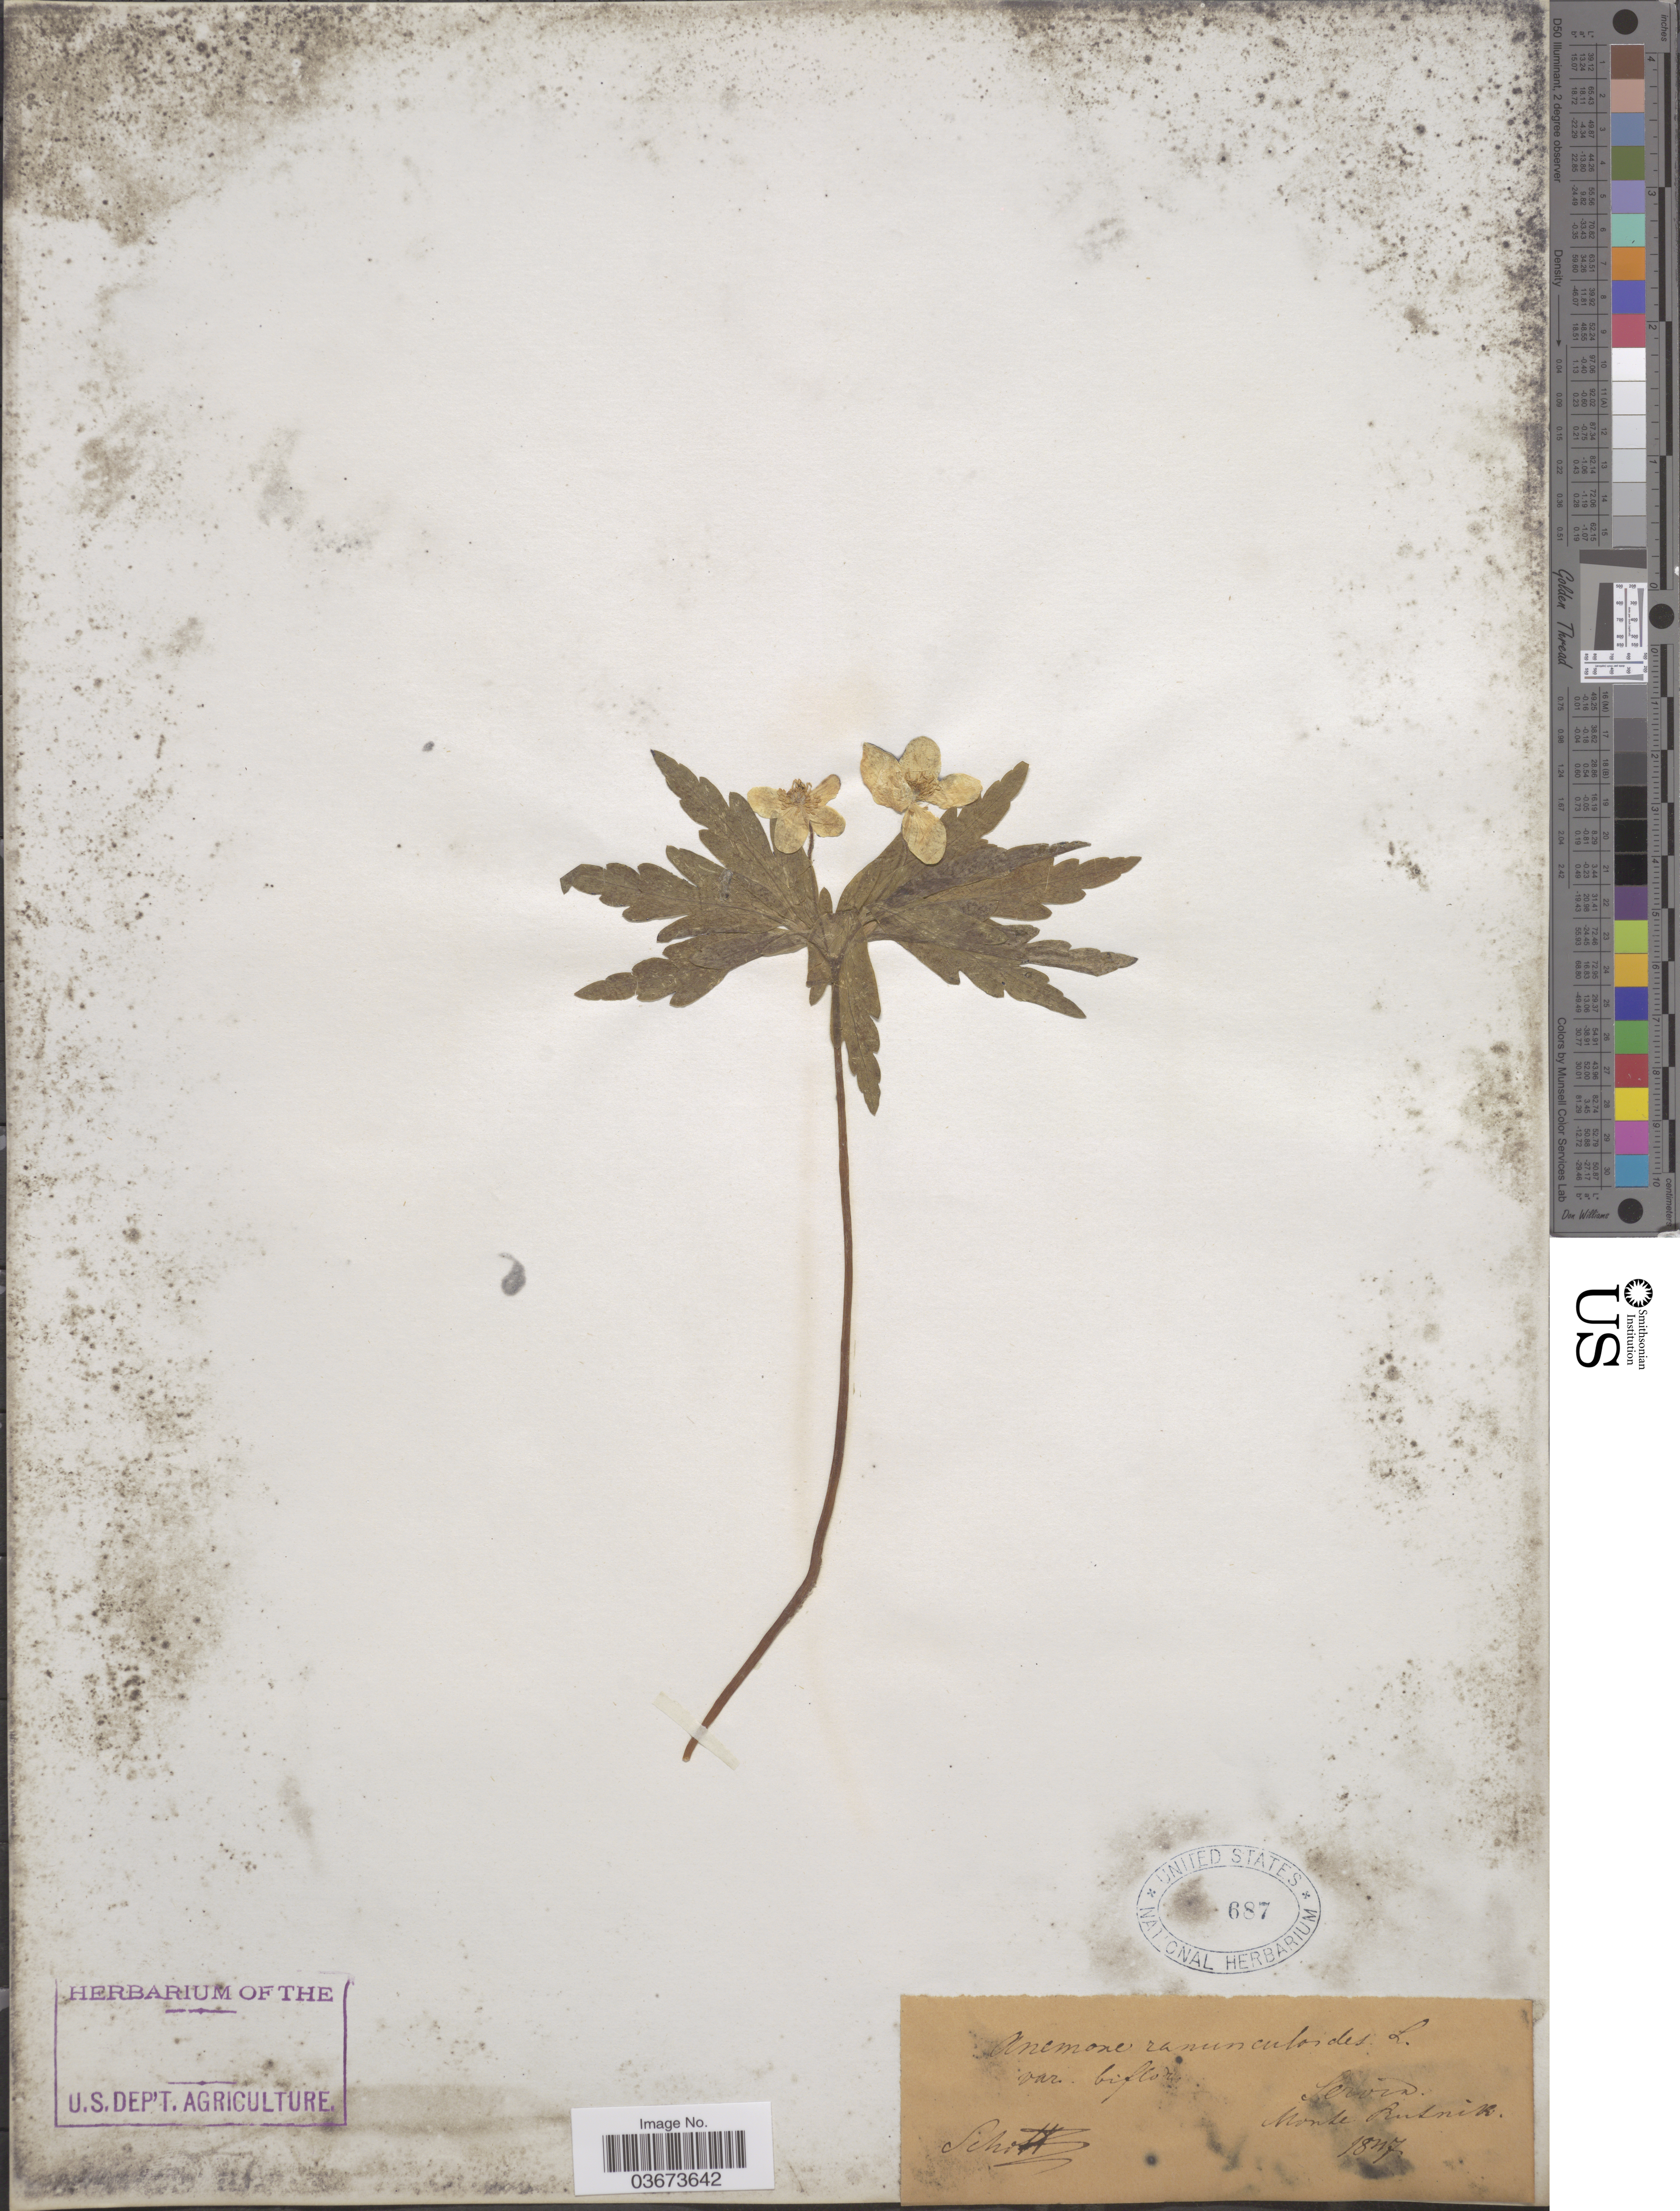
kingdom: Plantae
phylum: Tracheophyta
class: Magnoliopsida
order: Ranunculales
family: Ranunculaceae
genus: Anemone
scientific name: Anemone ranunculoides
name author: L.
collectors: -. Schottz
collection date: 1847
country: Serbia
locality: Servia. Monte Rusnik.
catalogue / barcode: US 687